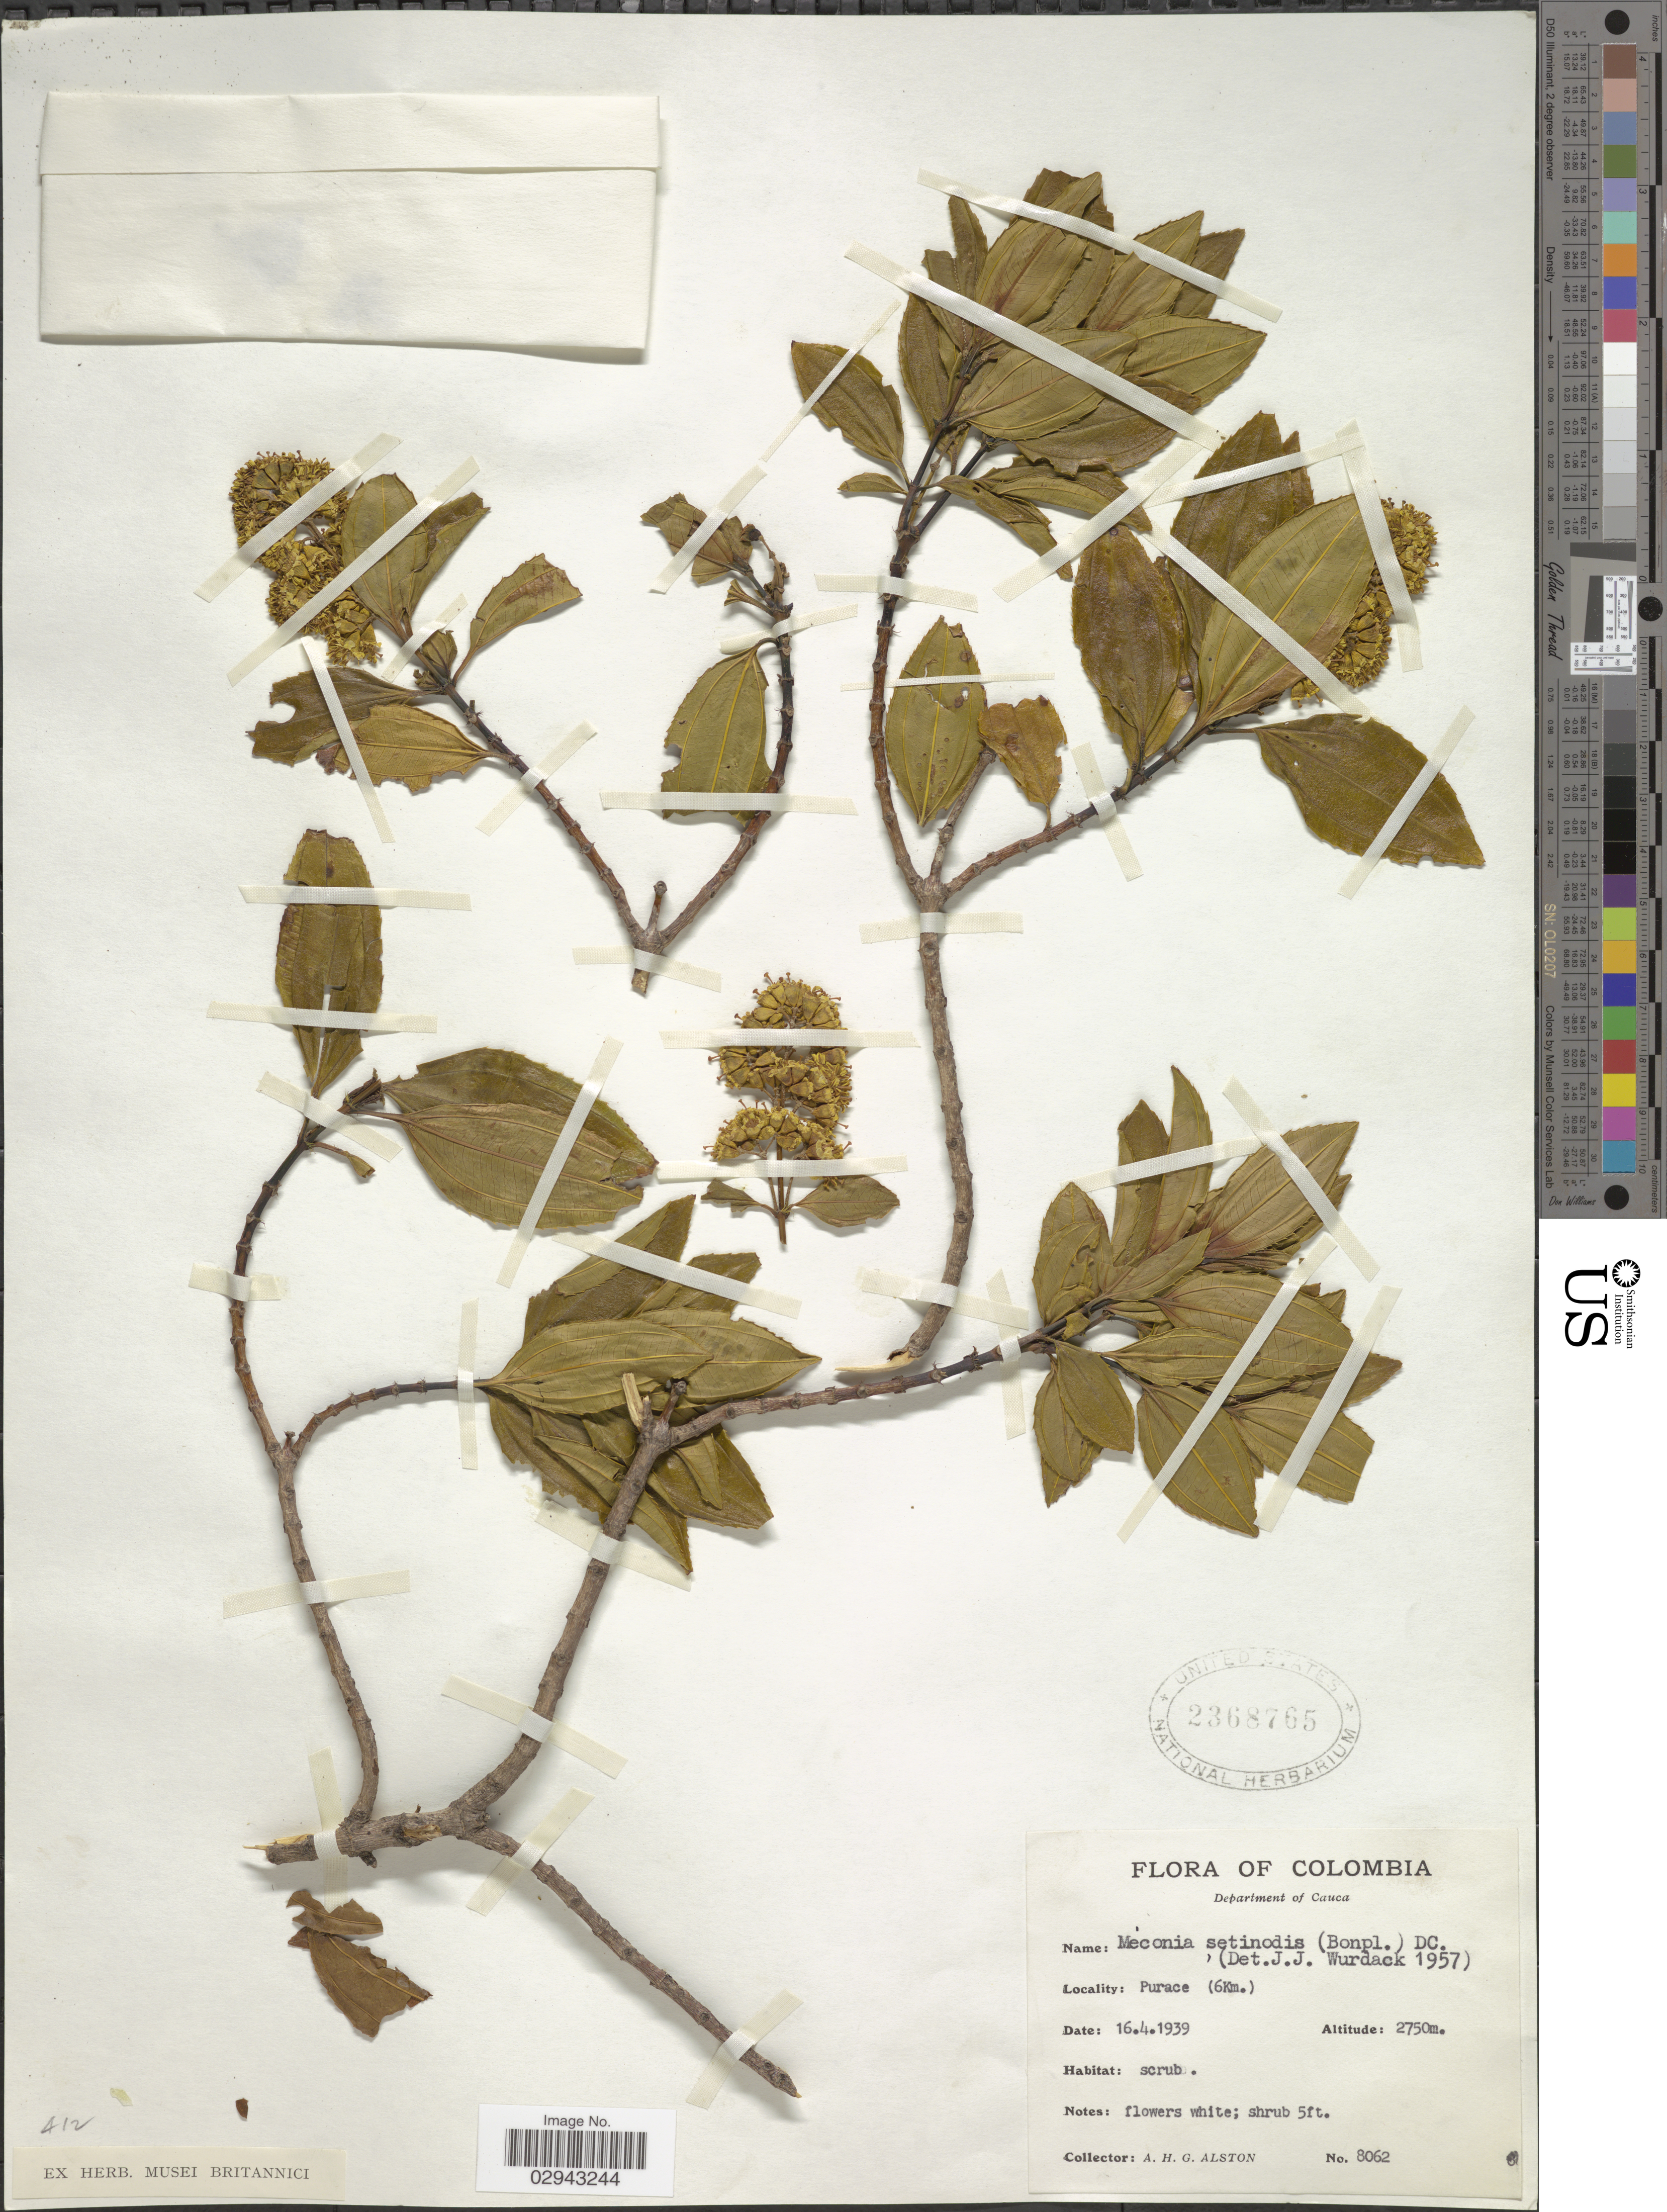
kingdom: Plantae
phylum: Tracheophyta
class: Magnoliopsida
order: Myrtales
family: Melastomataceae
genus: Miconia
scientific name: Miconia setinodis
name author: (Bonpl.) DC.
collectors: A. H. Alston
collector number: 8062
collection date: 1939-04-16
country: Colombia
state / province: Cauca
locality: Department of Cauca. Purace (6Km.).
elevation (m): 2750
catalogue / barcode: US 2368765